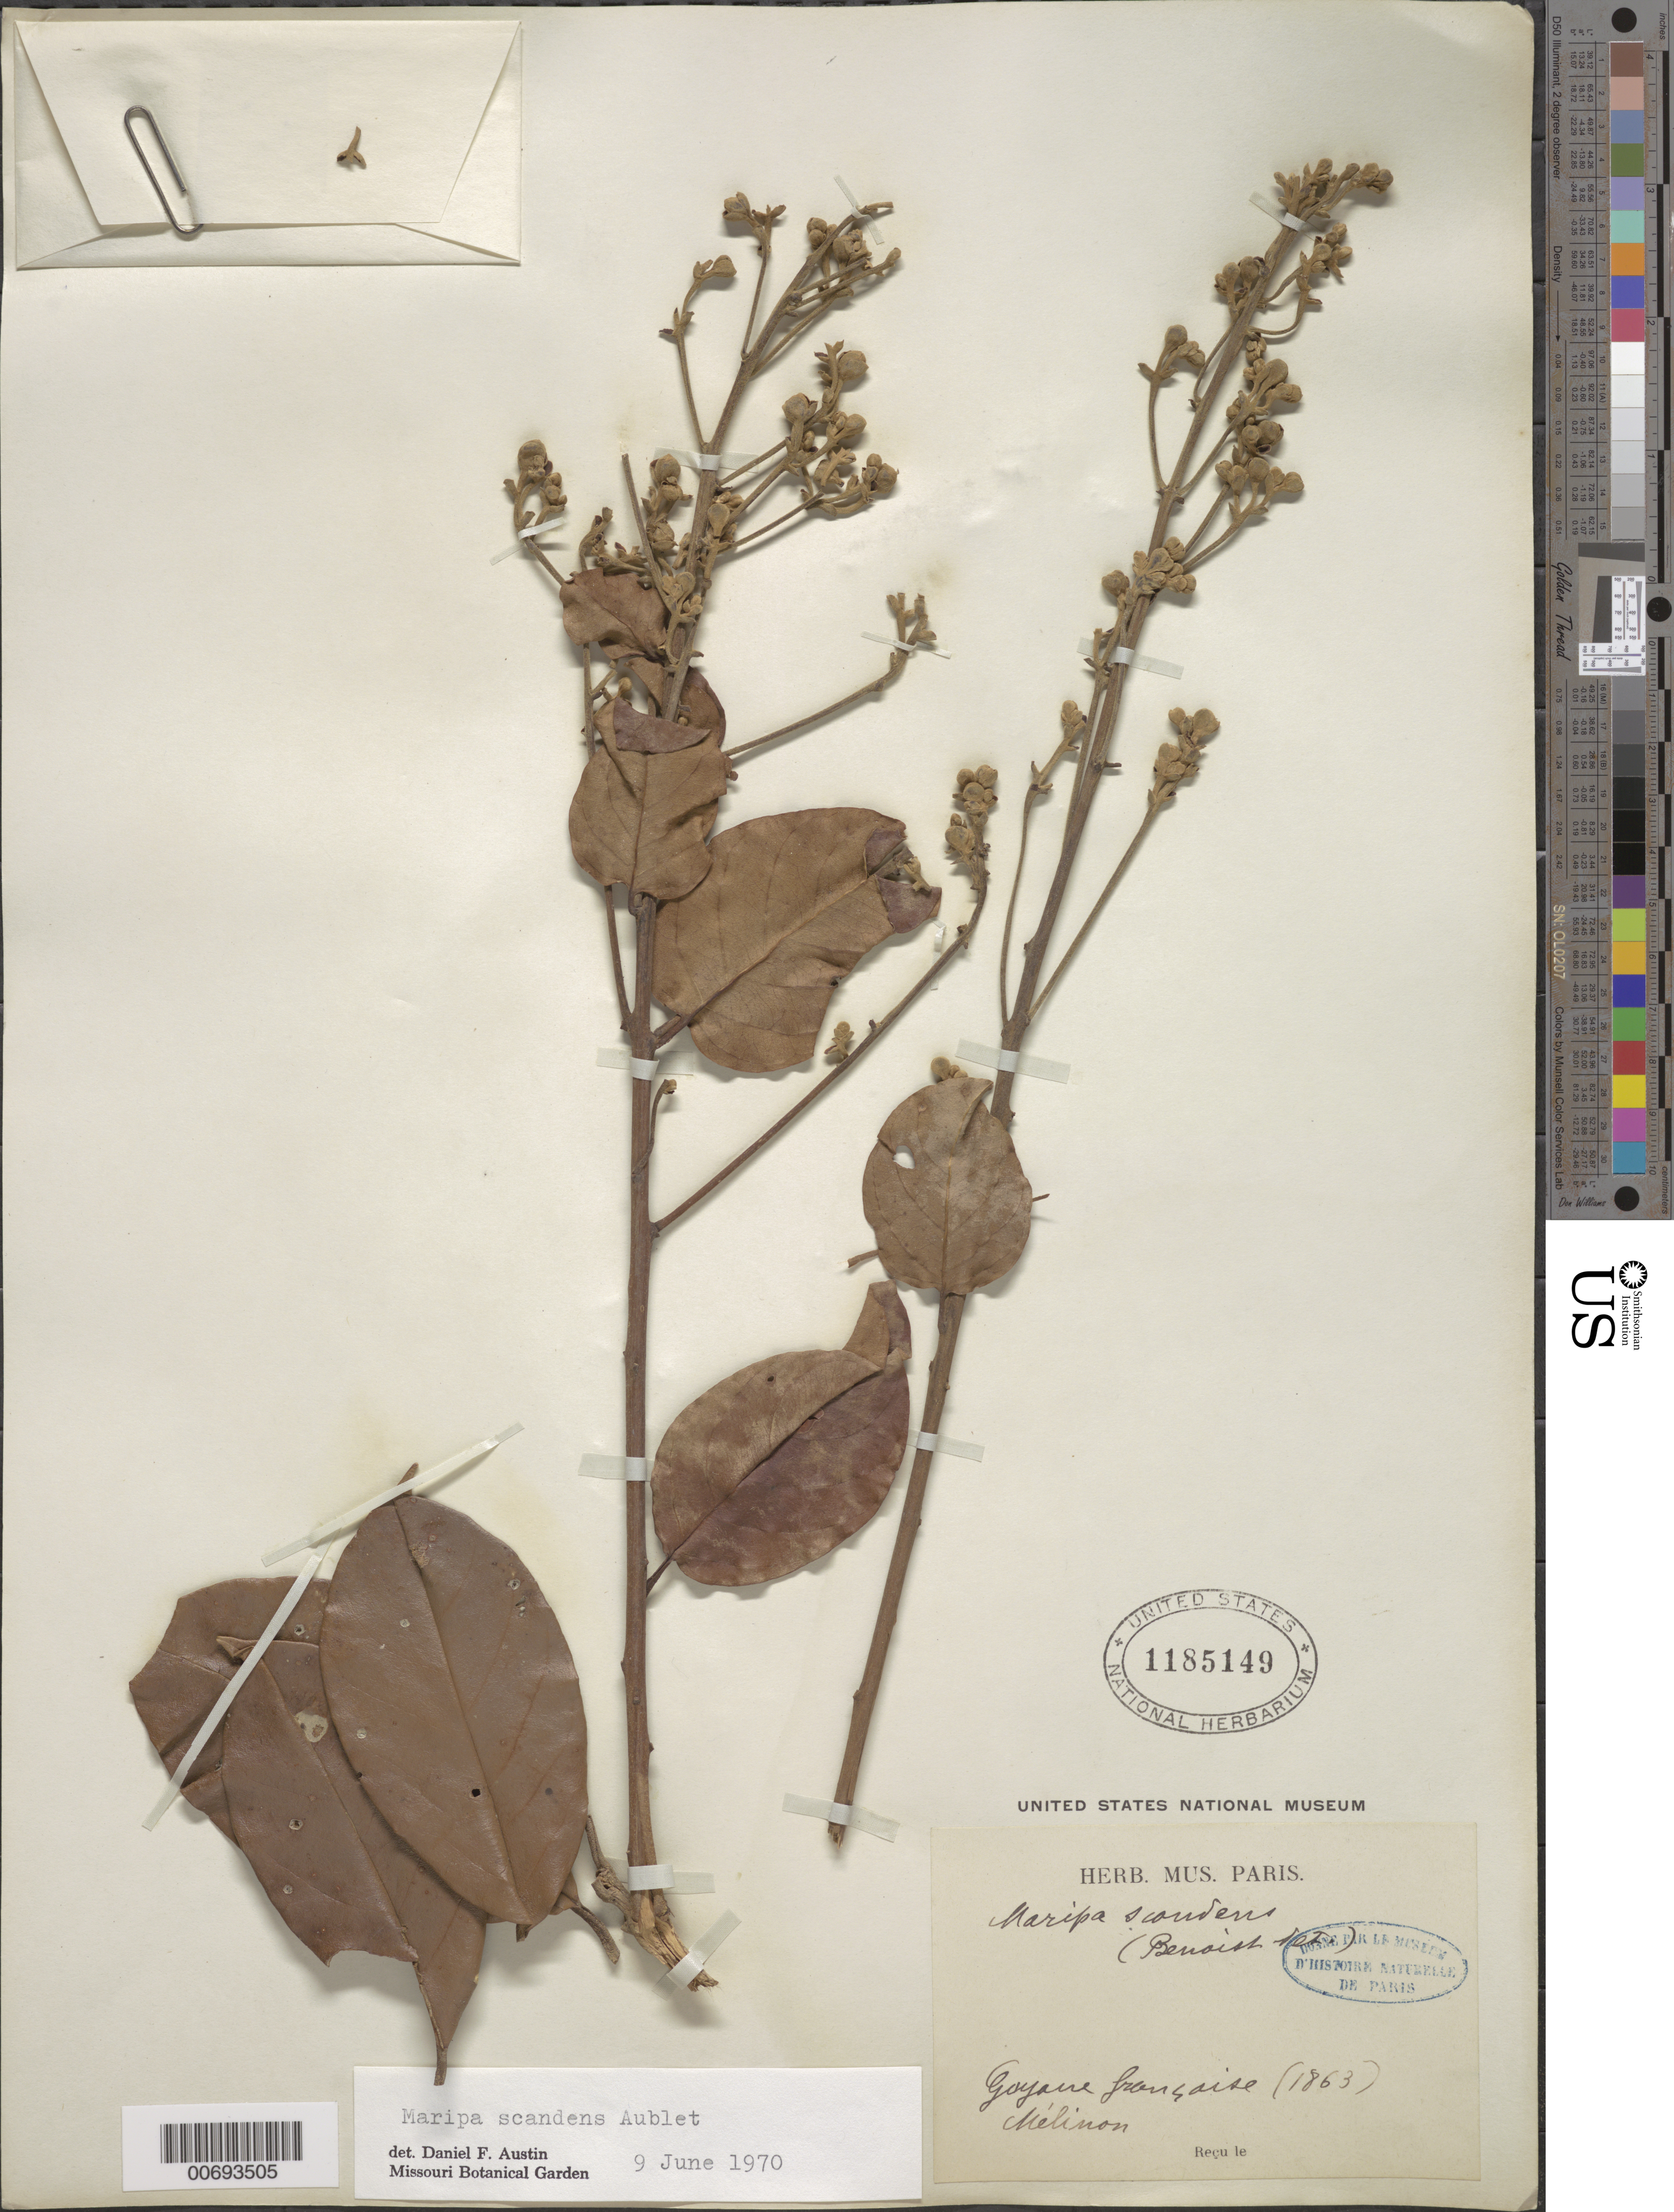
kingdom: Plantae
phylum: Tracheophyta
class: Magnoliopsida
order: Solanales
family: Convolvulaceae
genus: Maripa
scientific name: Maripa scandens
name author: Aubl.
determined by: Austin, D. F.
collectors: E. Mélinon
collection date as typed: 1863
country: French Guiana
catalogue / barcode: US 1185149